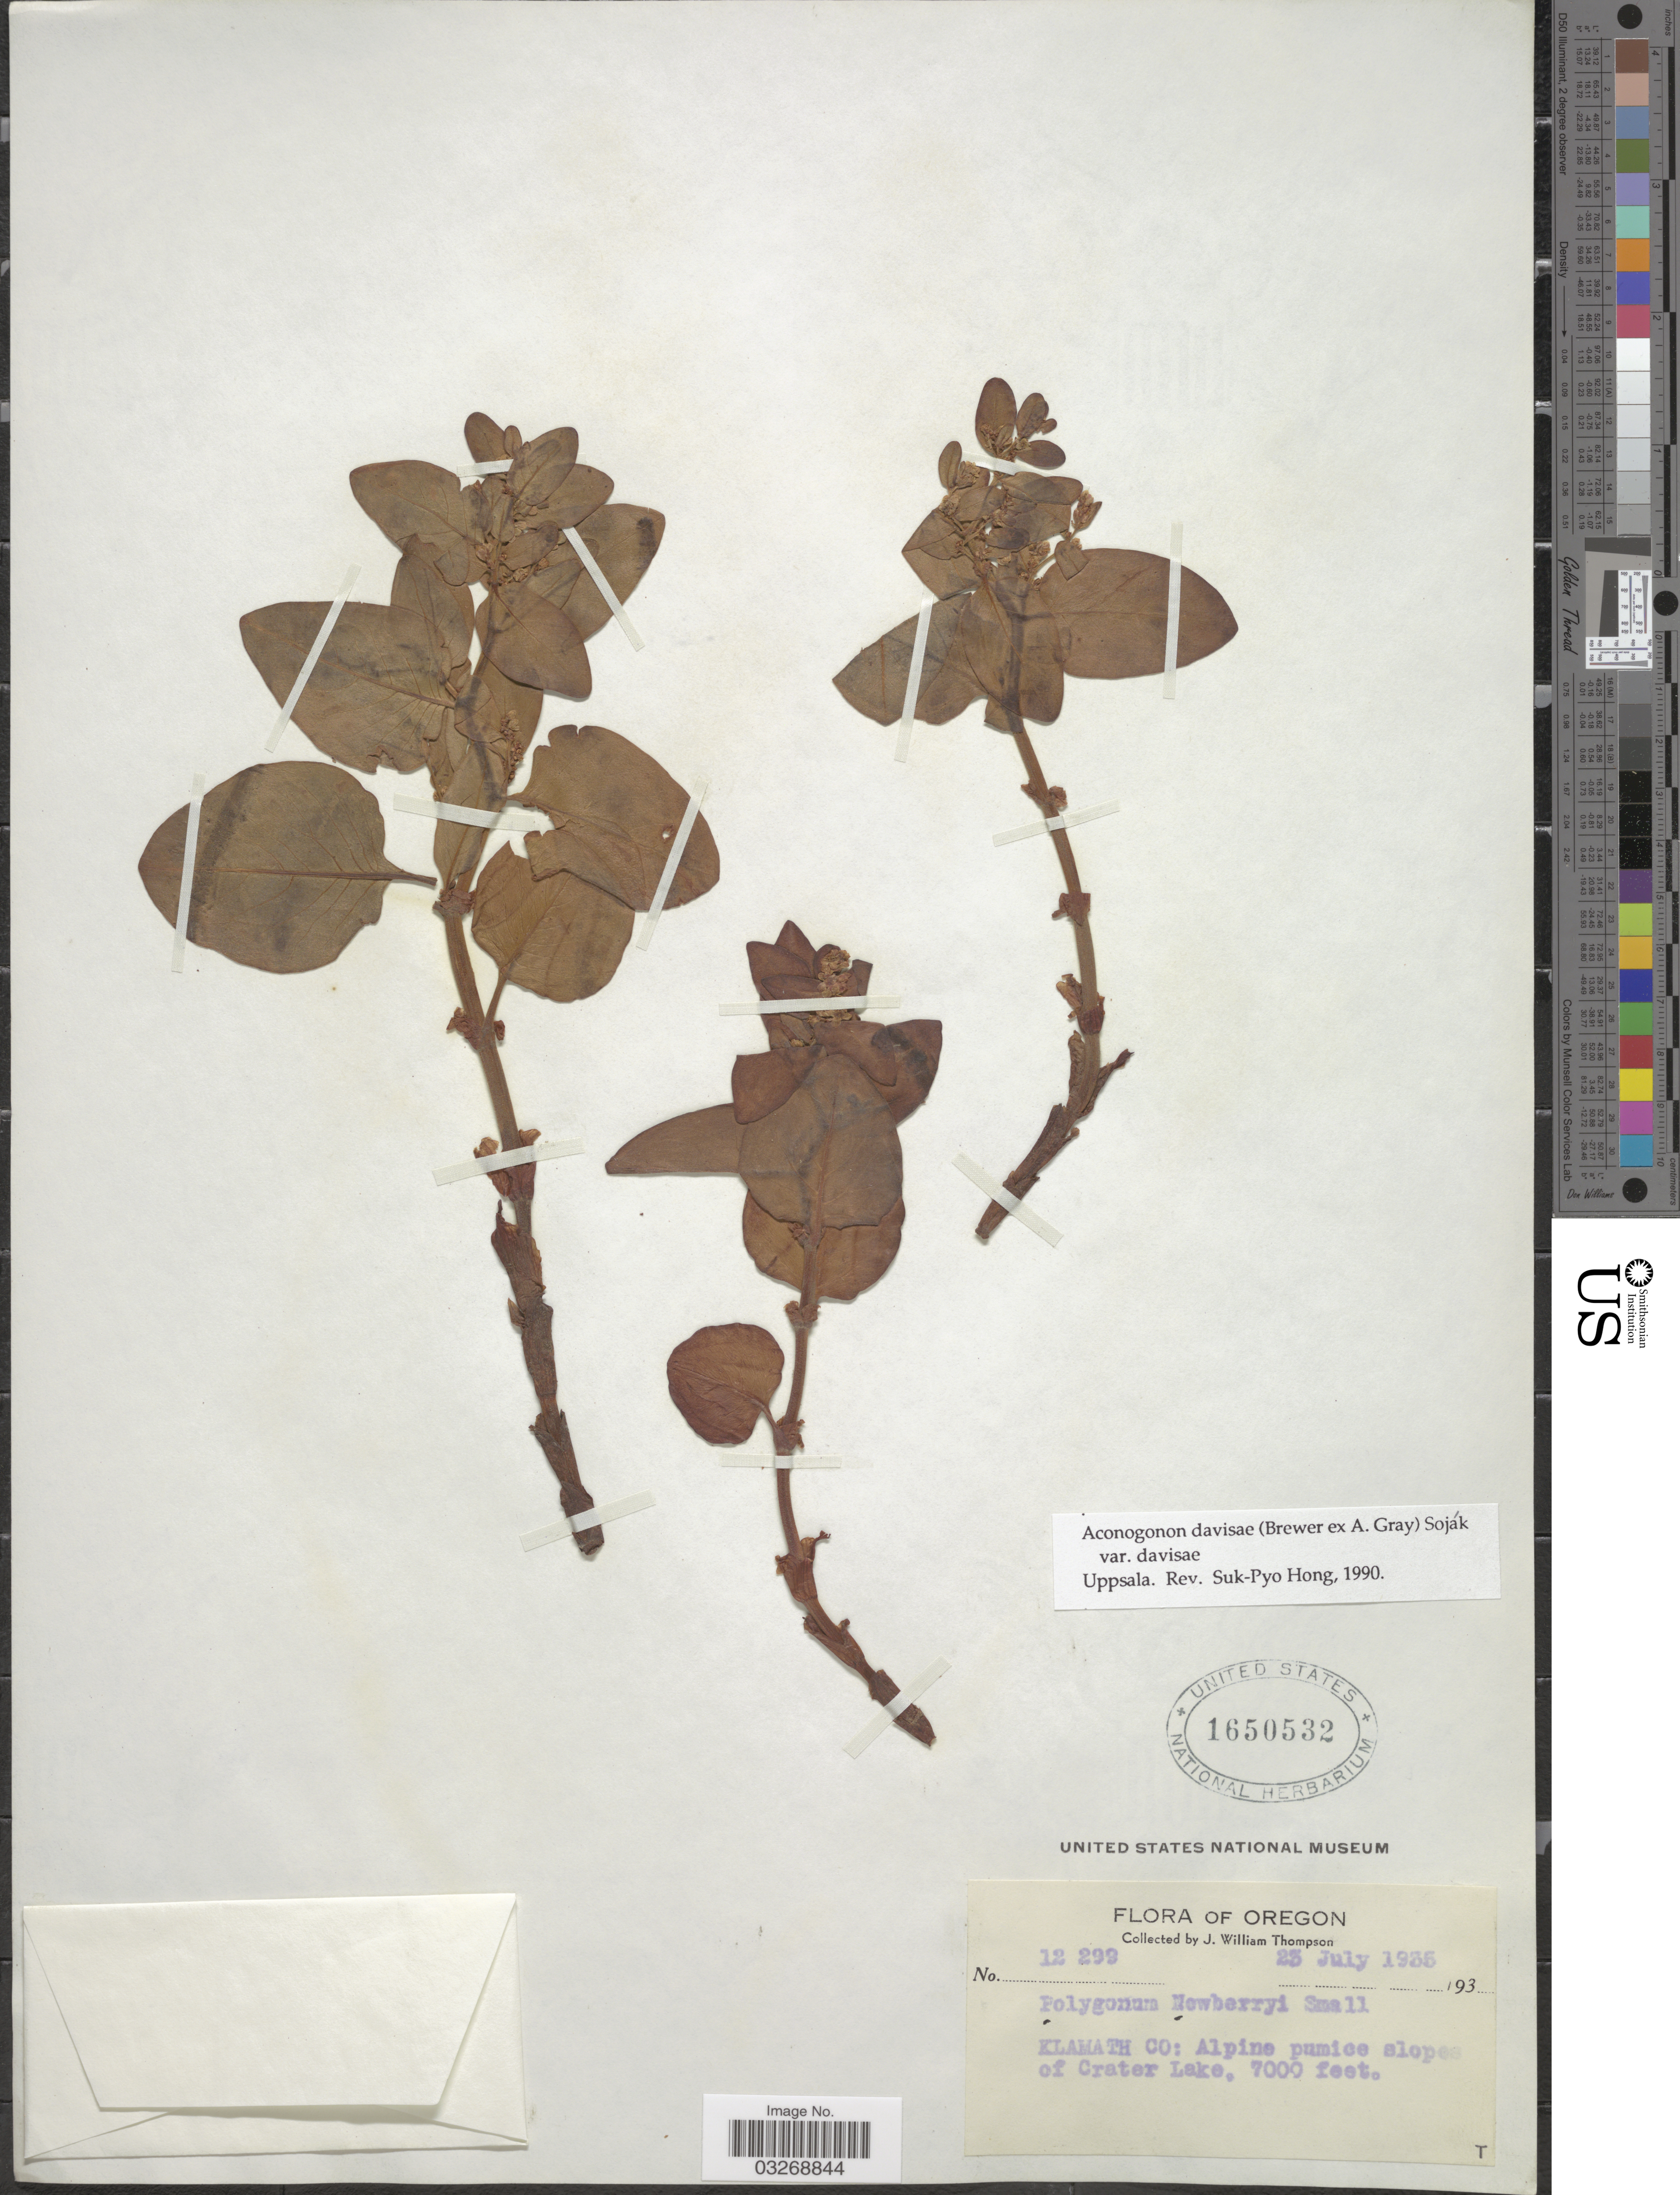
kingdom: Plantae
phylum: Tracheophyta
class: Magnoliopsida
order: Caryophyllales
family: Polygonaceae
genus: Koenigia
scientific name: Koenigia davisiae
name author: (W.H. Brewer ex A. Gray) T.M. Schust. & Reveal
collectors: J. W. Thompson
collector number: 12299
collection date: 1935-07-23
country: United States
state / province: Oregon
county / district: Klamath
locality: Klamath Co: Alpine pumice slopes of Crater Lake.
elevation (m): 2134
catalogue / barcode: US 1650532